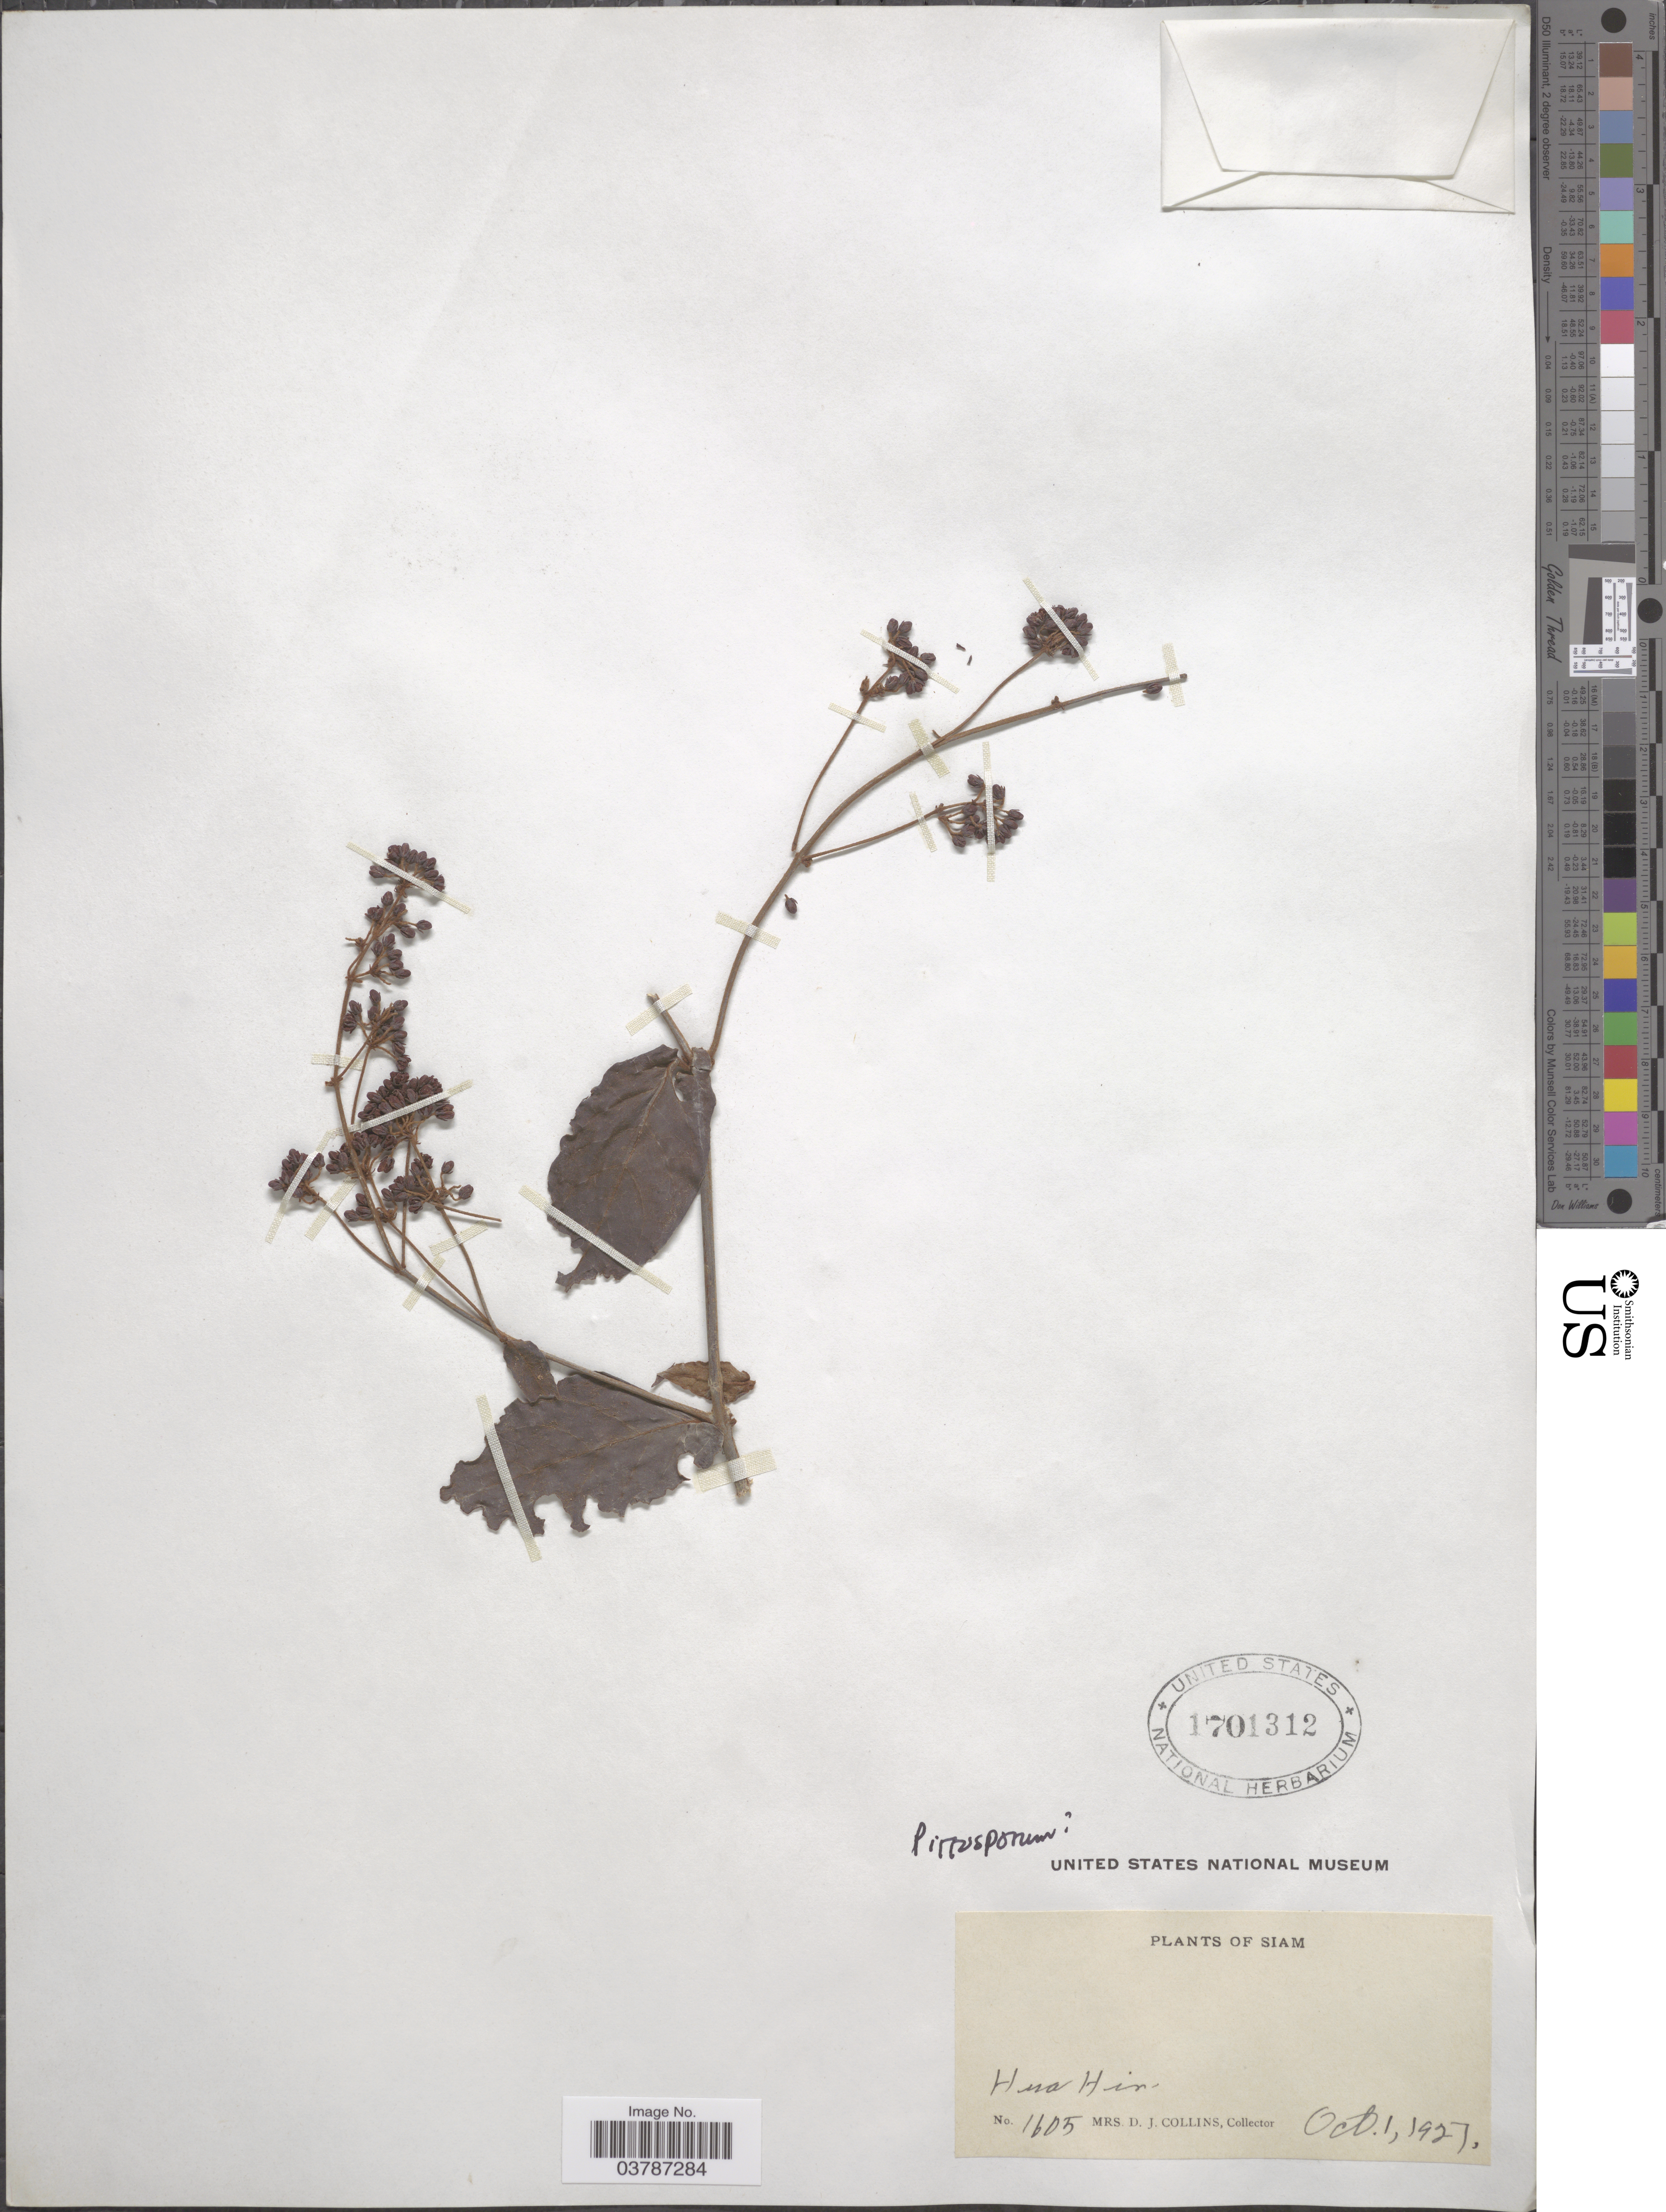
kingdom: Plantae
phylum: Tracheophyta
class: Magnoliopsida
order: Apiales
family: Pittosporaceae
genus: Pittosporum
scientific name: Pittosporum sp.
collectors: Mrs. D. J. Collins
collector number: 1605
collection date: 1927-10-01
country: Thailand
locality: Hua Hin. Siam.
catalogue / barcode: US 1701312